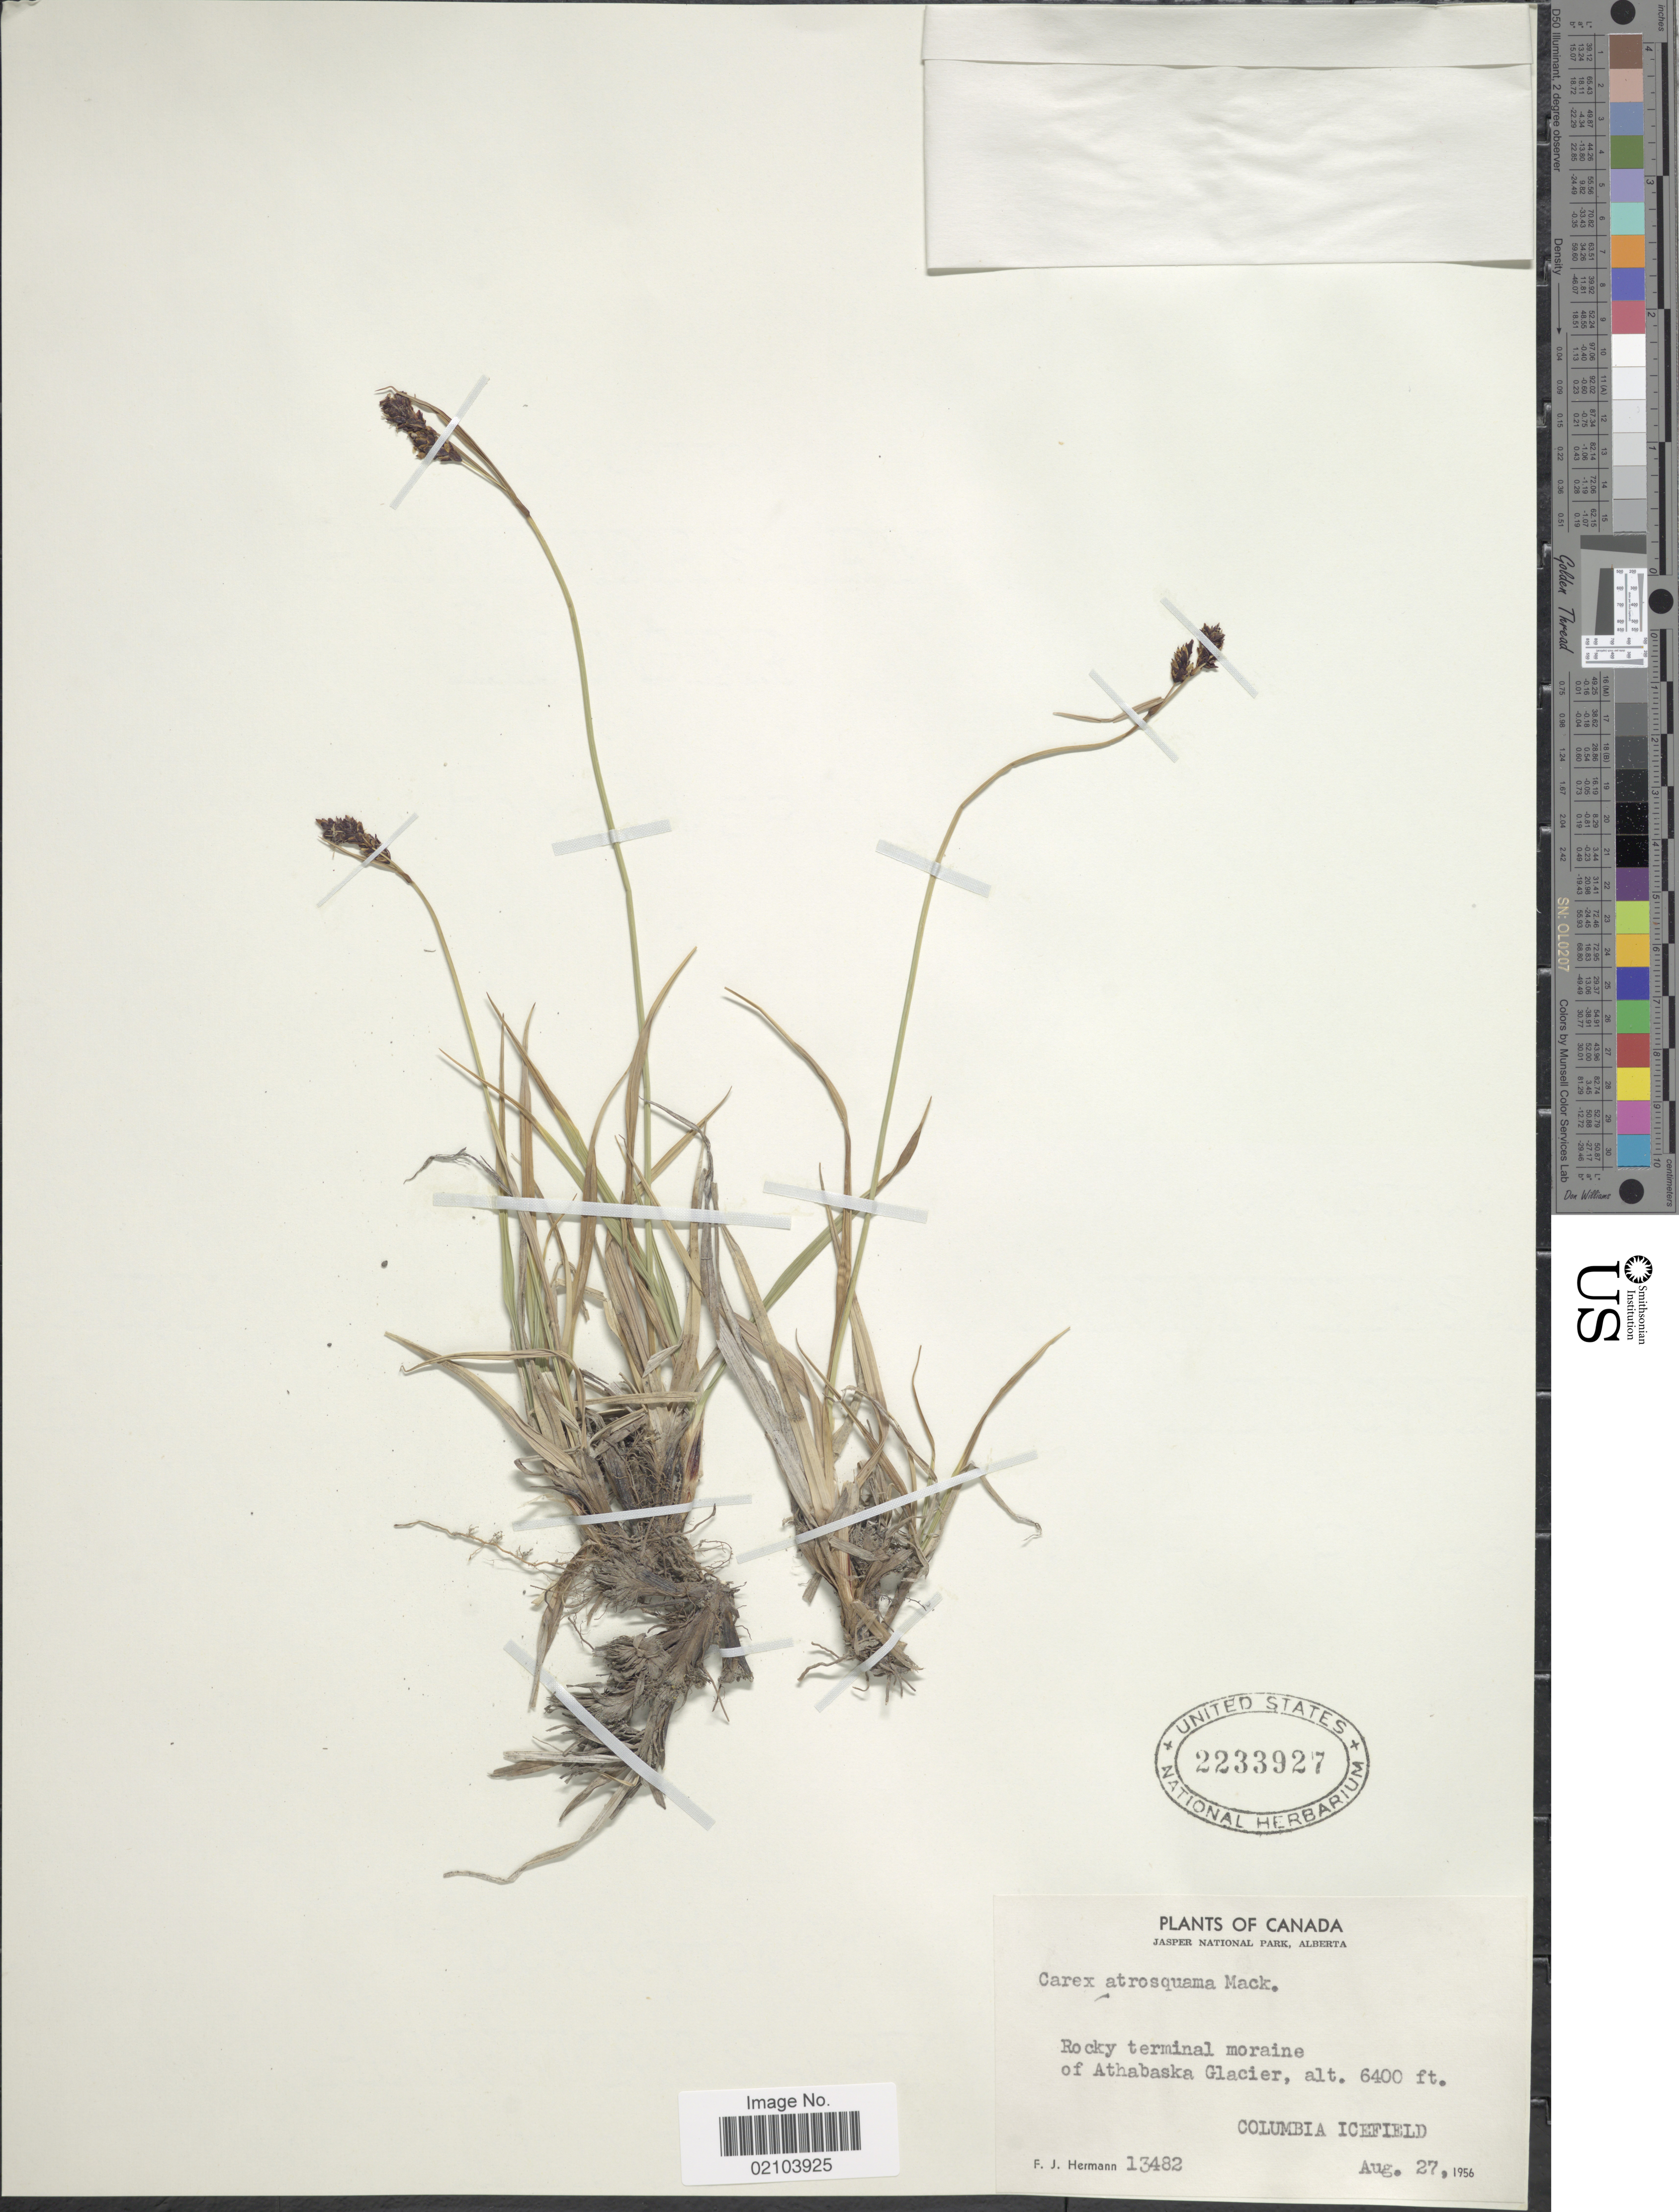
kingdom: Plantae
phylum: Tracheophyta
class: Liliopsida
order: Poales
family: Cyperaceae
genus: Carex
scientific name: Carex atrosquama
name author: Mack.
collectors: F. J. Hermann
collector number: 13482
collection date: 1956-08-27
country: Canada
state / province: Alberta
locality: Jasper National Park. Athabaska Glacier, Columbia Icefield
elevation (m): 1951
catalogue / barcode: US 2233927